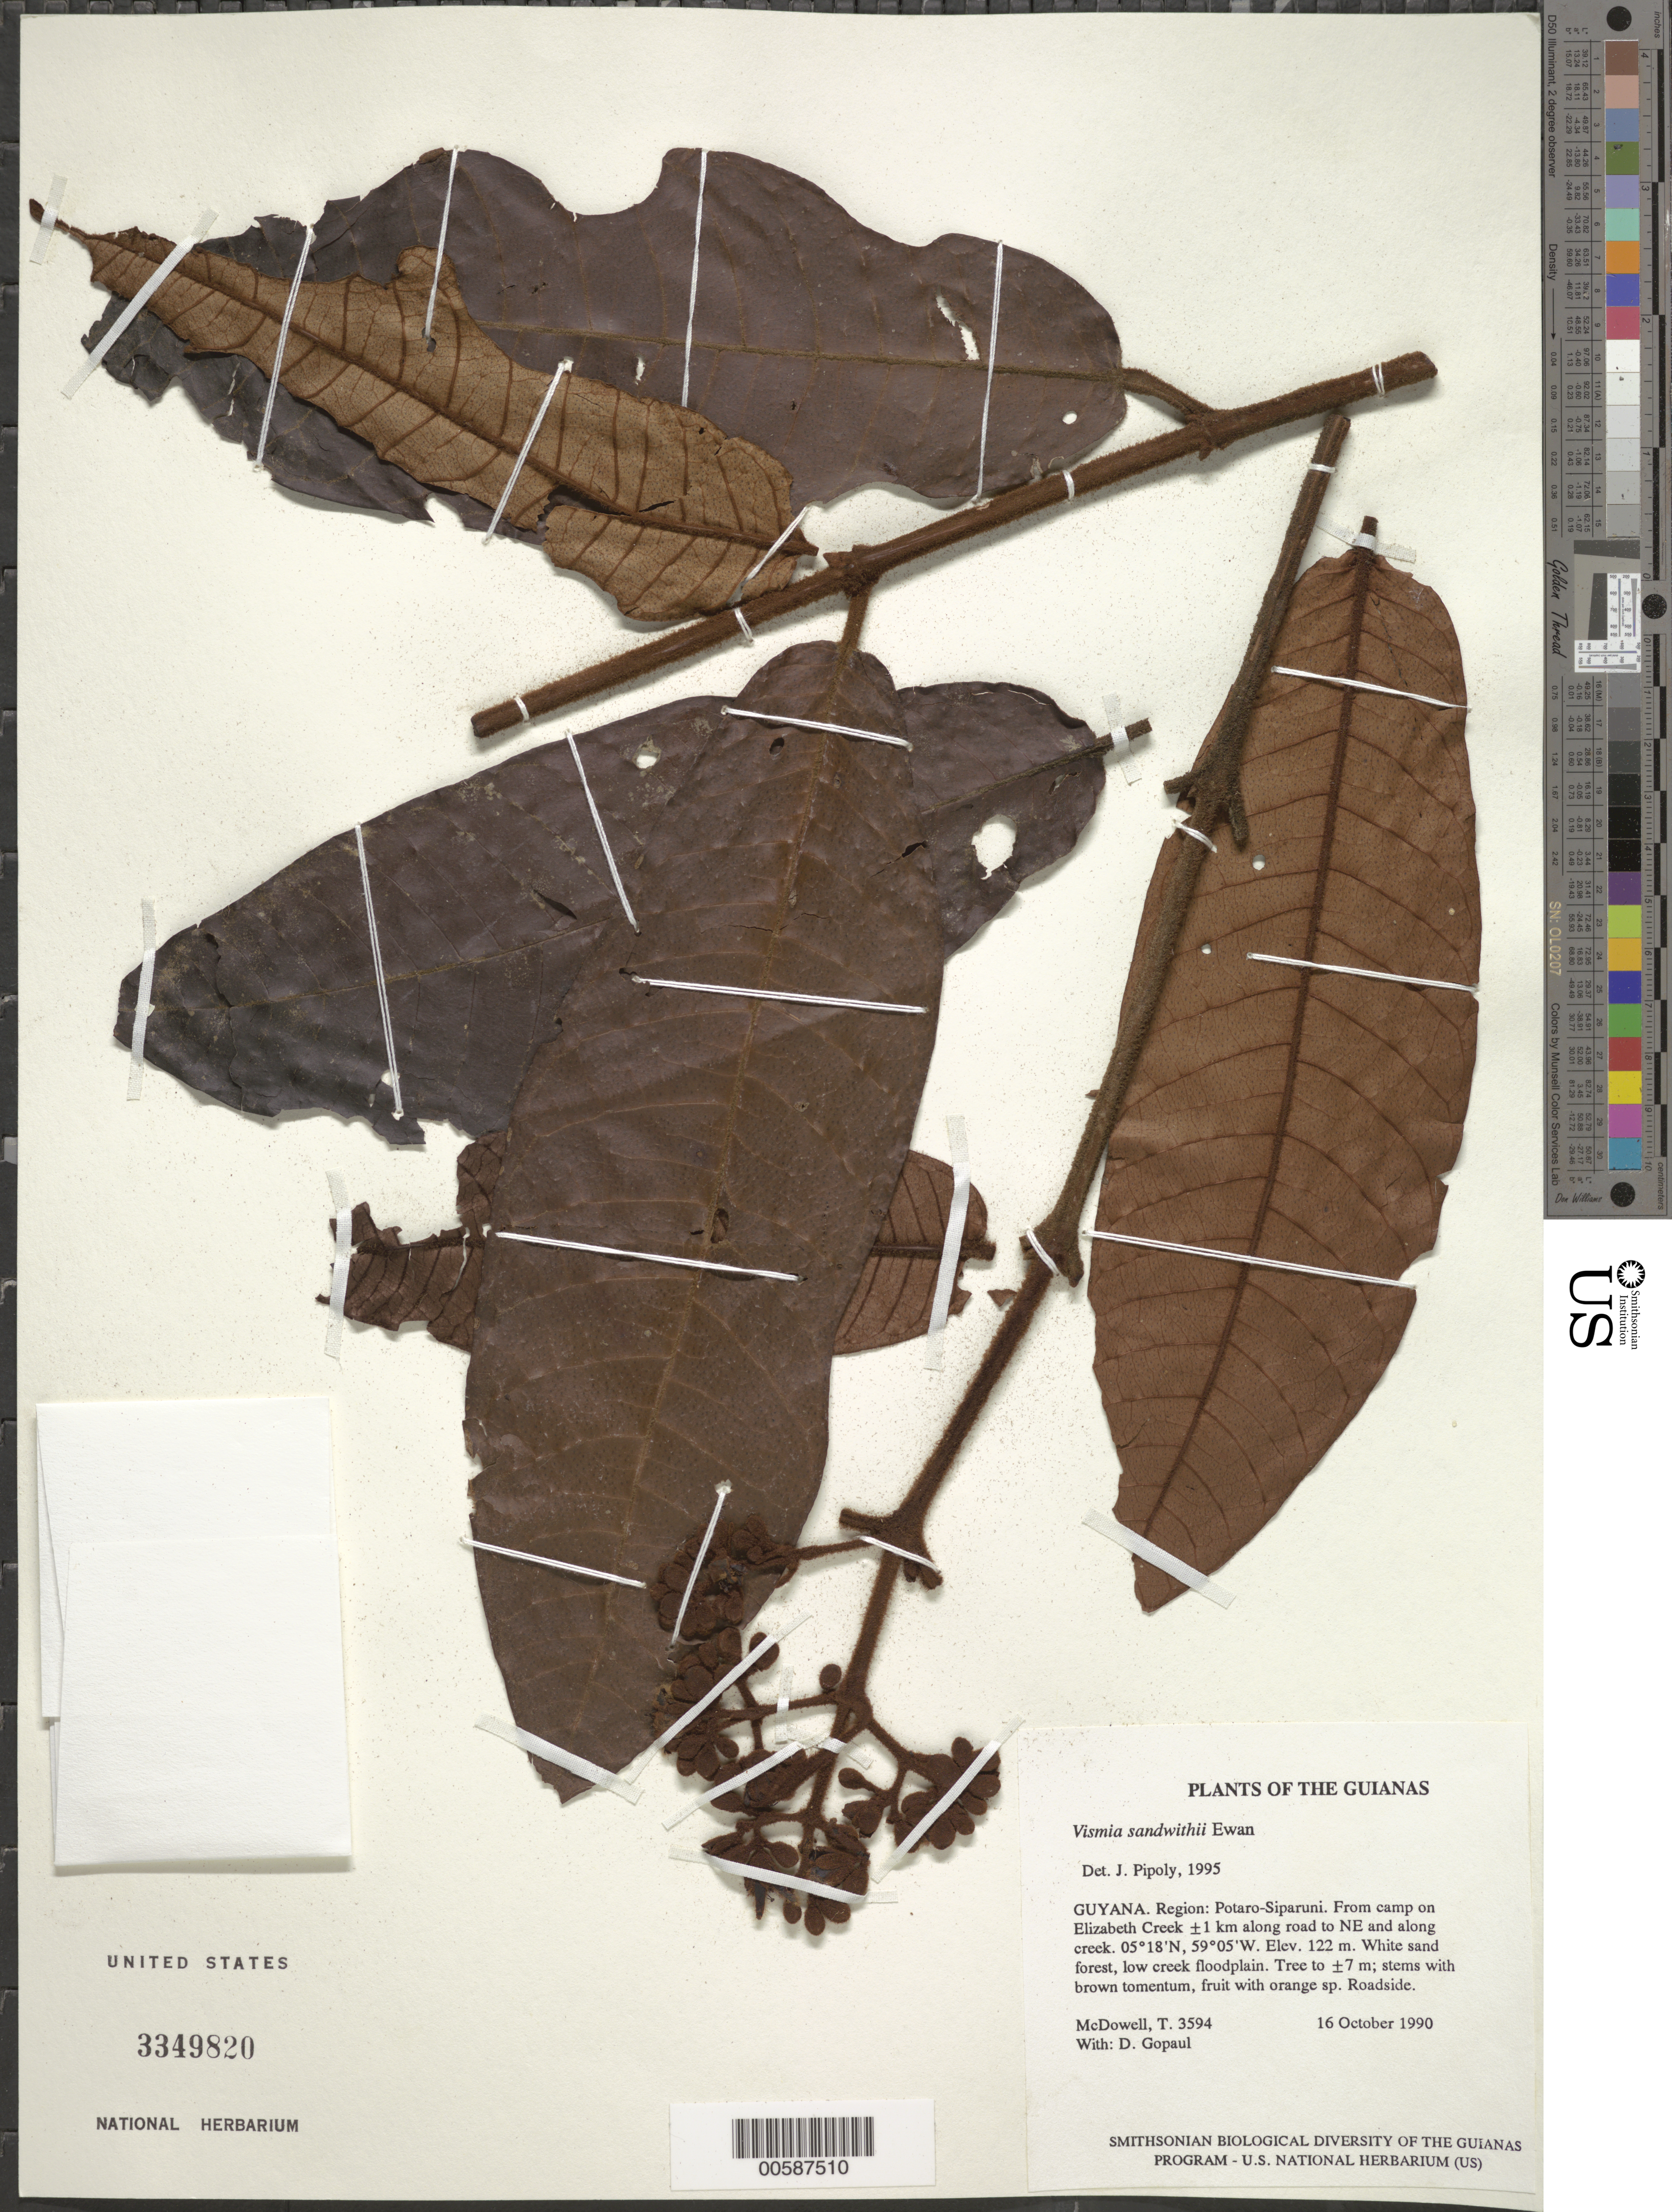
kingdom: Plantae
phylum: Tracheophyta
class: Magnoliopsida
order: Malpighiales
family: Hypericaceae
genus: Vismia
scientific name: Vismia sandwithii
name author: Ewan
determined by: Pipoly, J. J., III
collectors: T. McDowell & D. Gopaul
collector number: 3594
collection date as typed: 16 October 1990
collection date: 1990-10-16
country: Guyana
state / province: Potaro-Siparuni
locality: From camp on Elizabeth Creek ±1 km along road to NE and along creek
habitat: White sand forest, low creek floodplain and along road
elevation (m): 122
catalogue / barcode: US 3349820